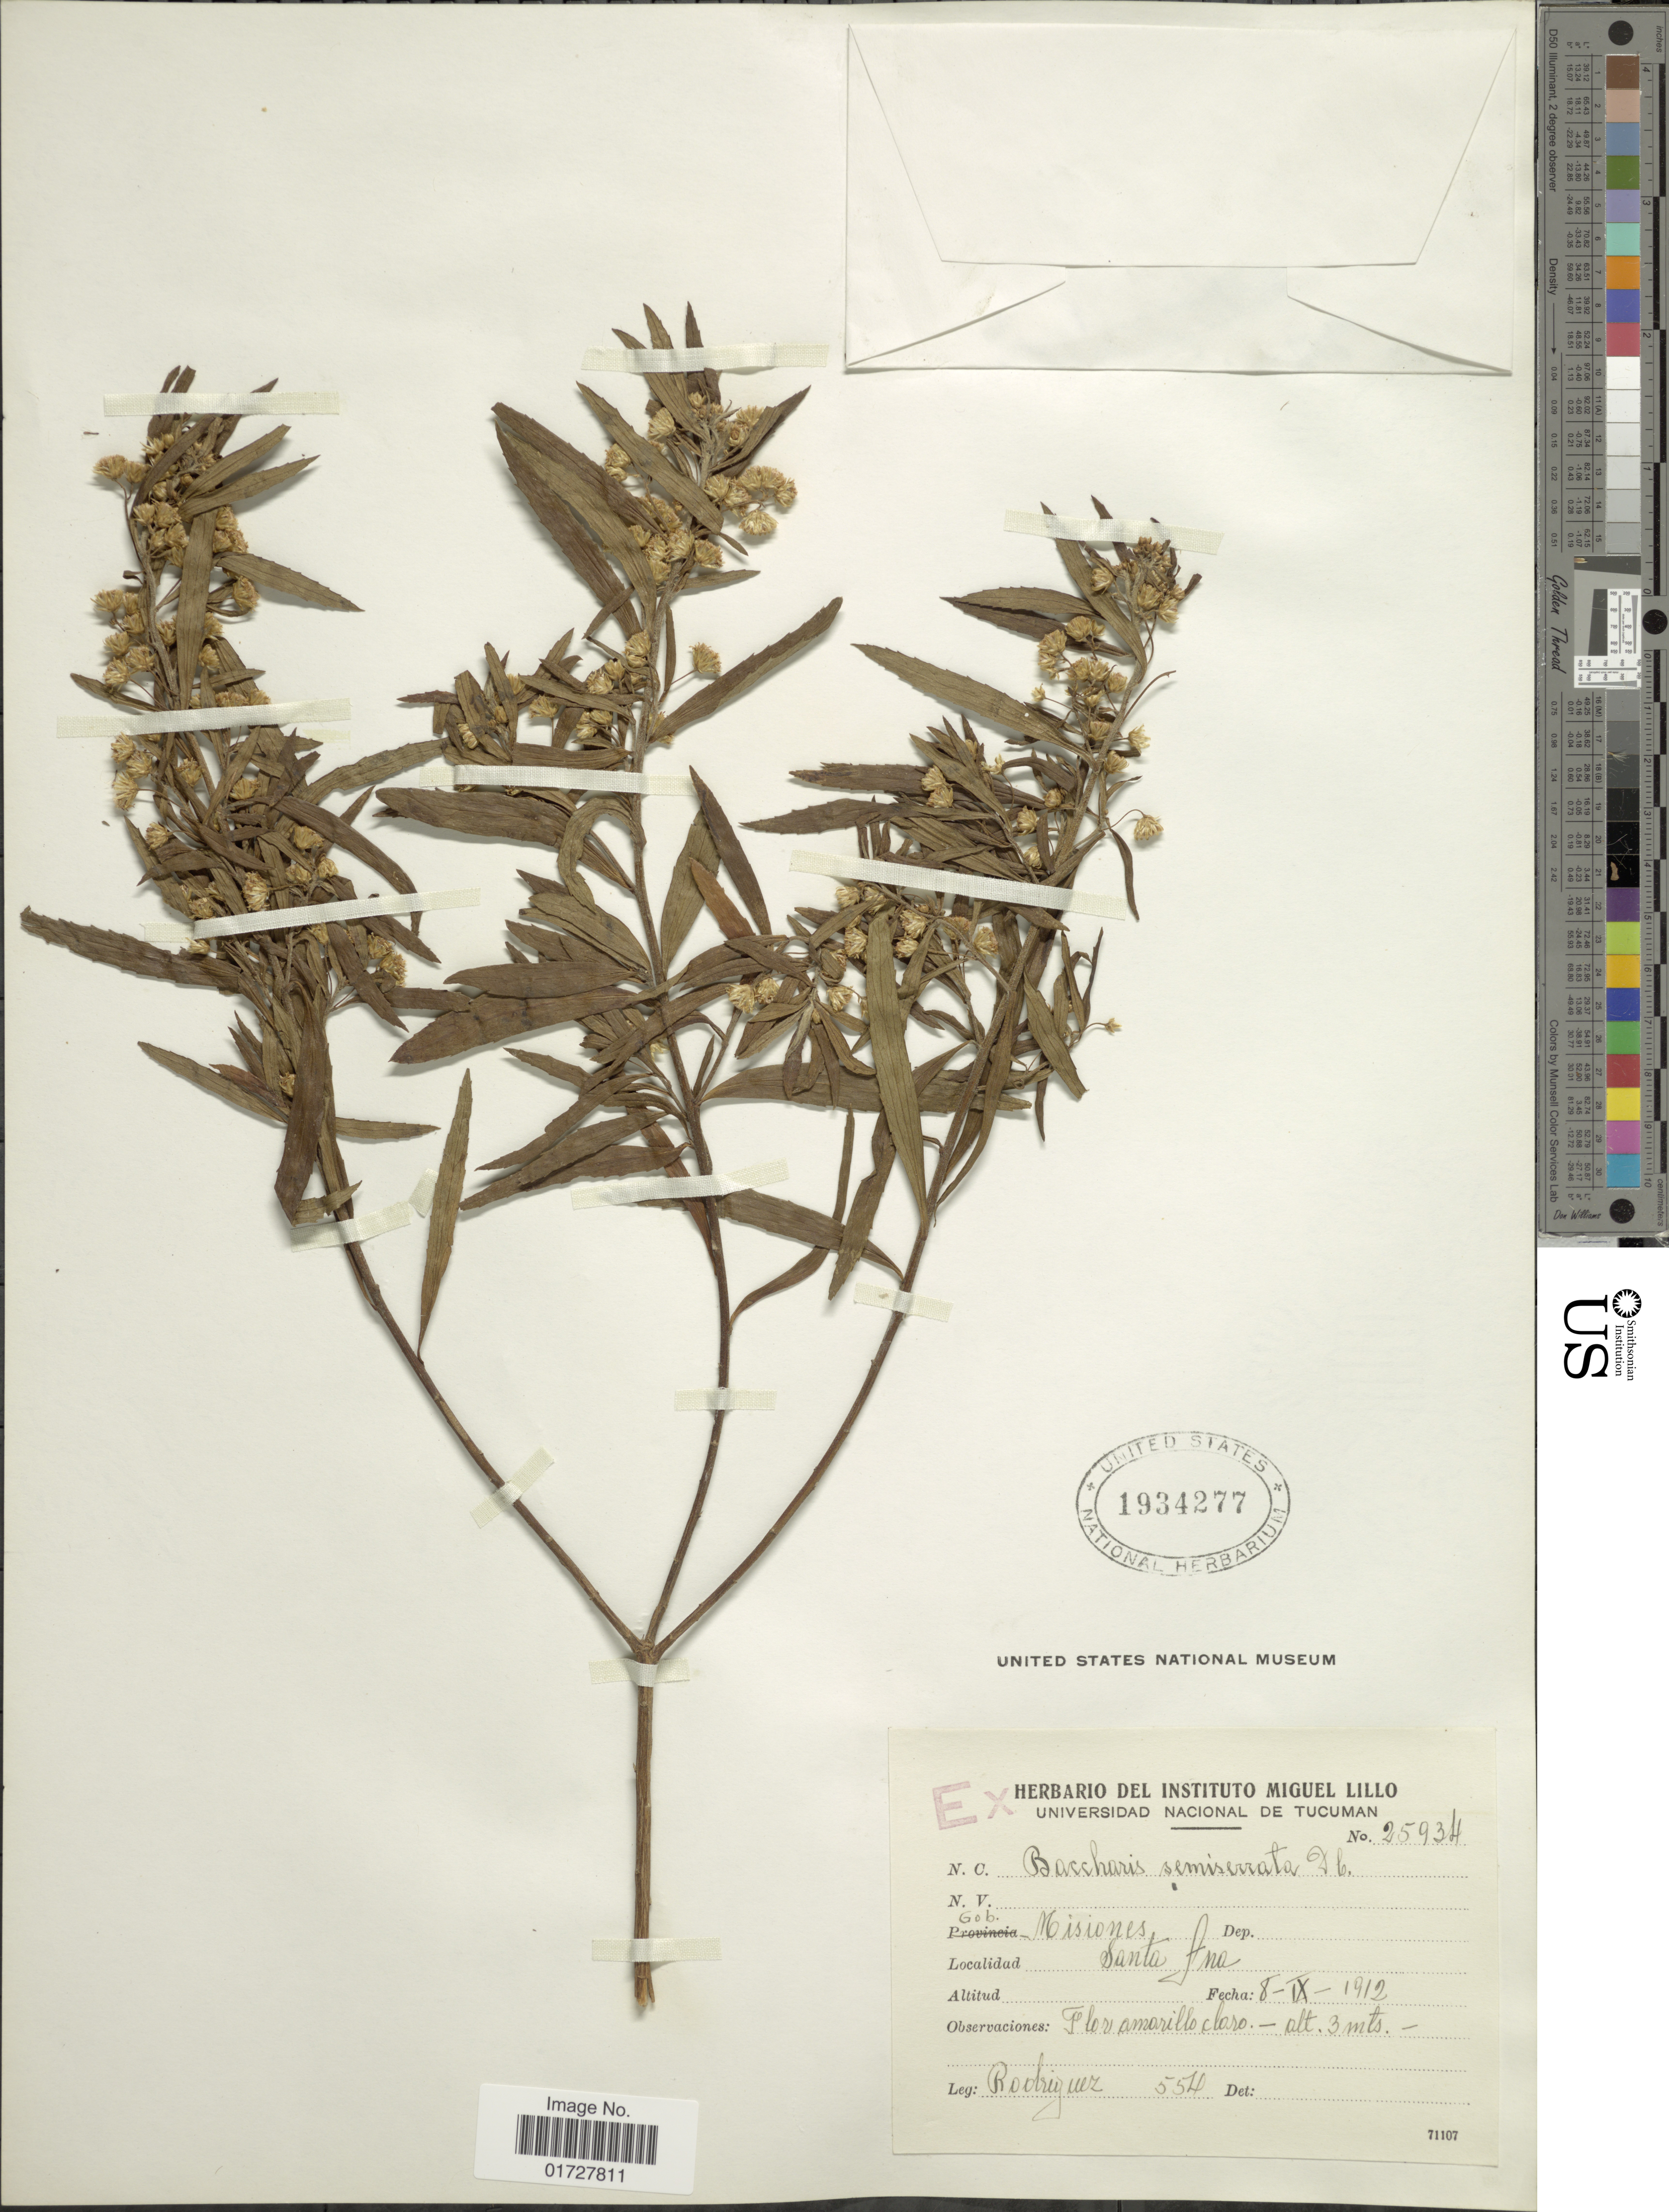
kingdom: Plantae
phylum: Tracheophyta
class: Magnoliopsida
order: Asterales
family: Asteraceae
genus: Baccharis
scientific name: Baccharis semiserrata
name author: DC.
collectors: Rodriguez, --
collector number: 554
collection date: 1912-09-08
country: Argentina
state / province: Misiones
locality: Santa Ana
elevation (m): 3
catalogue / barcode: US 1934277